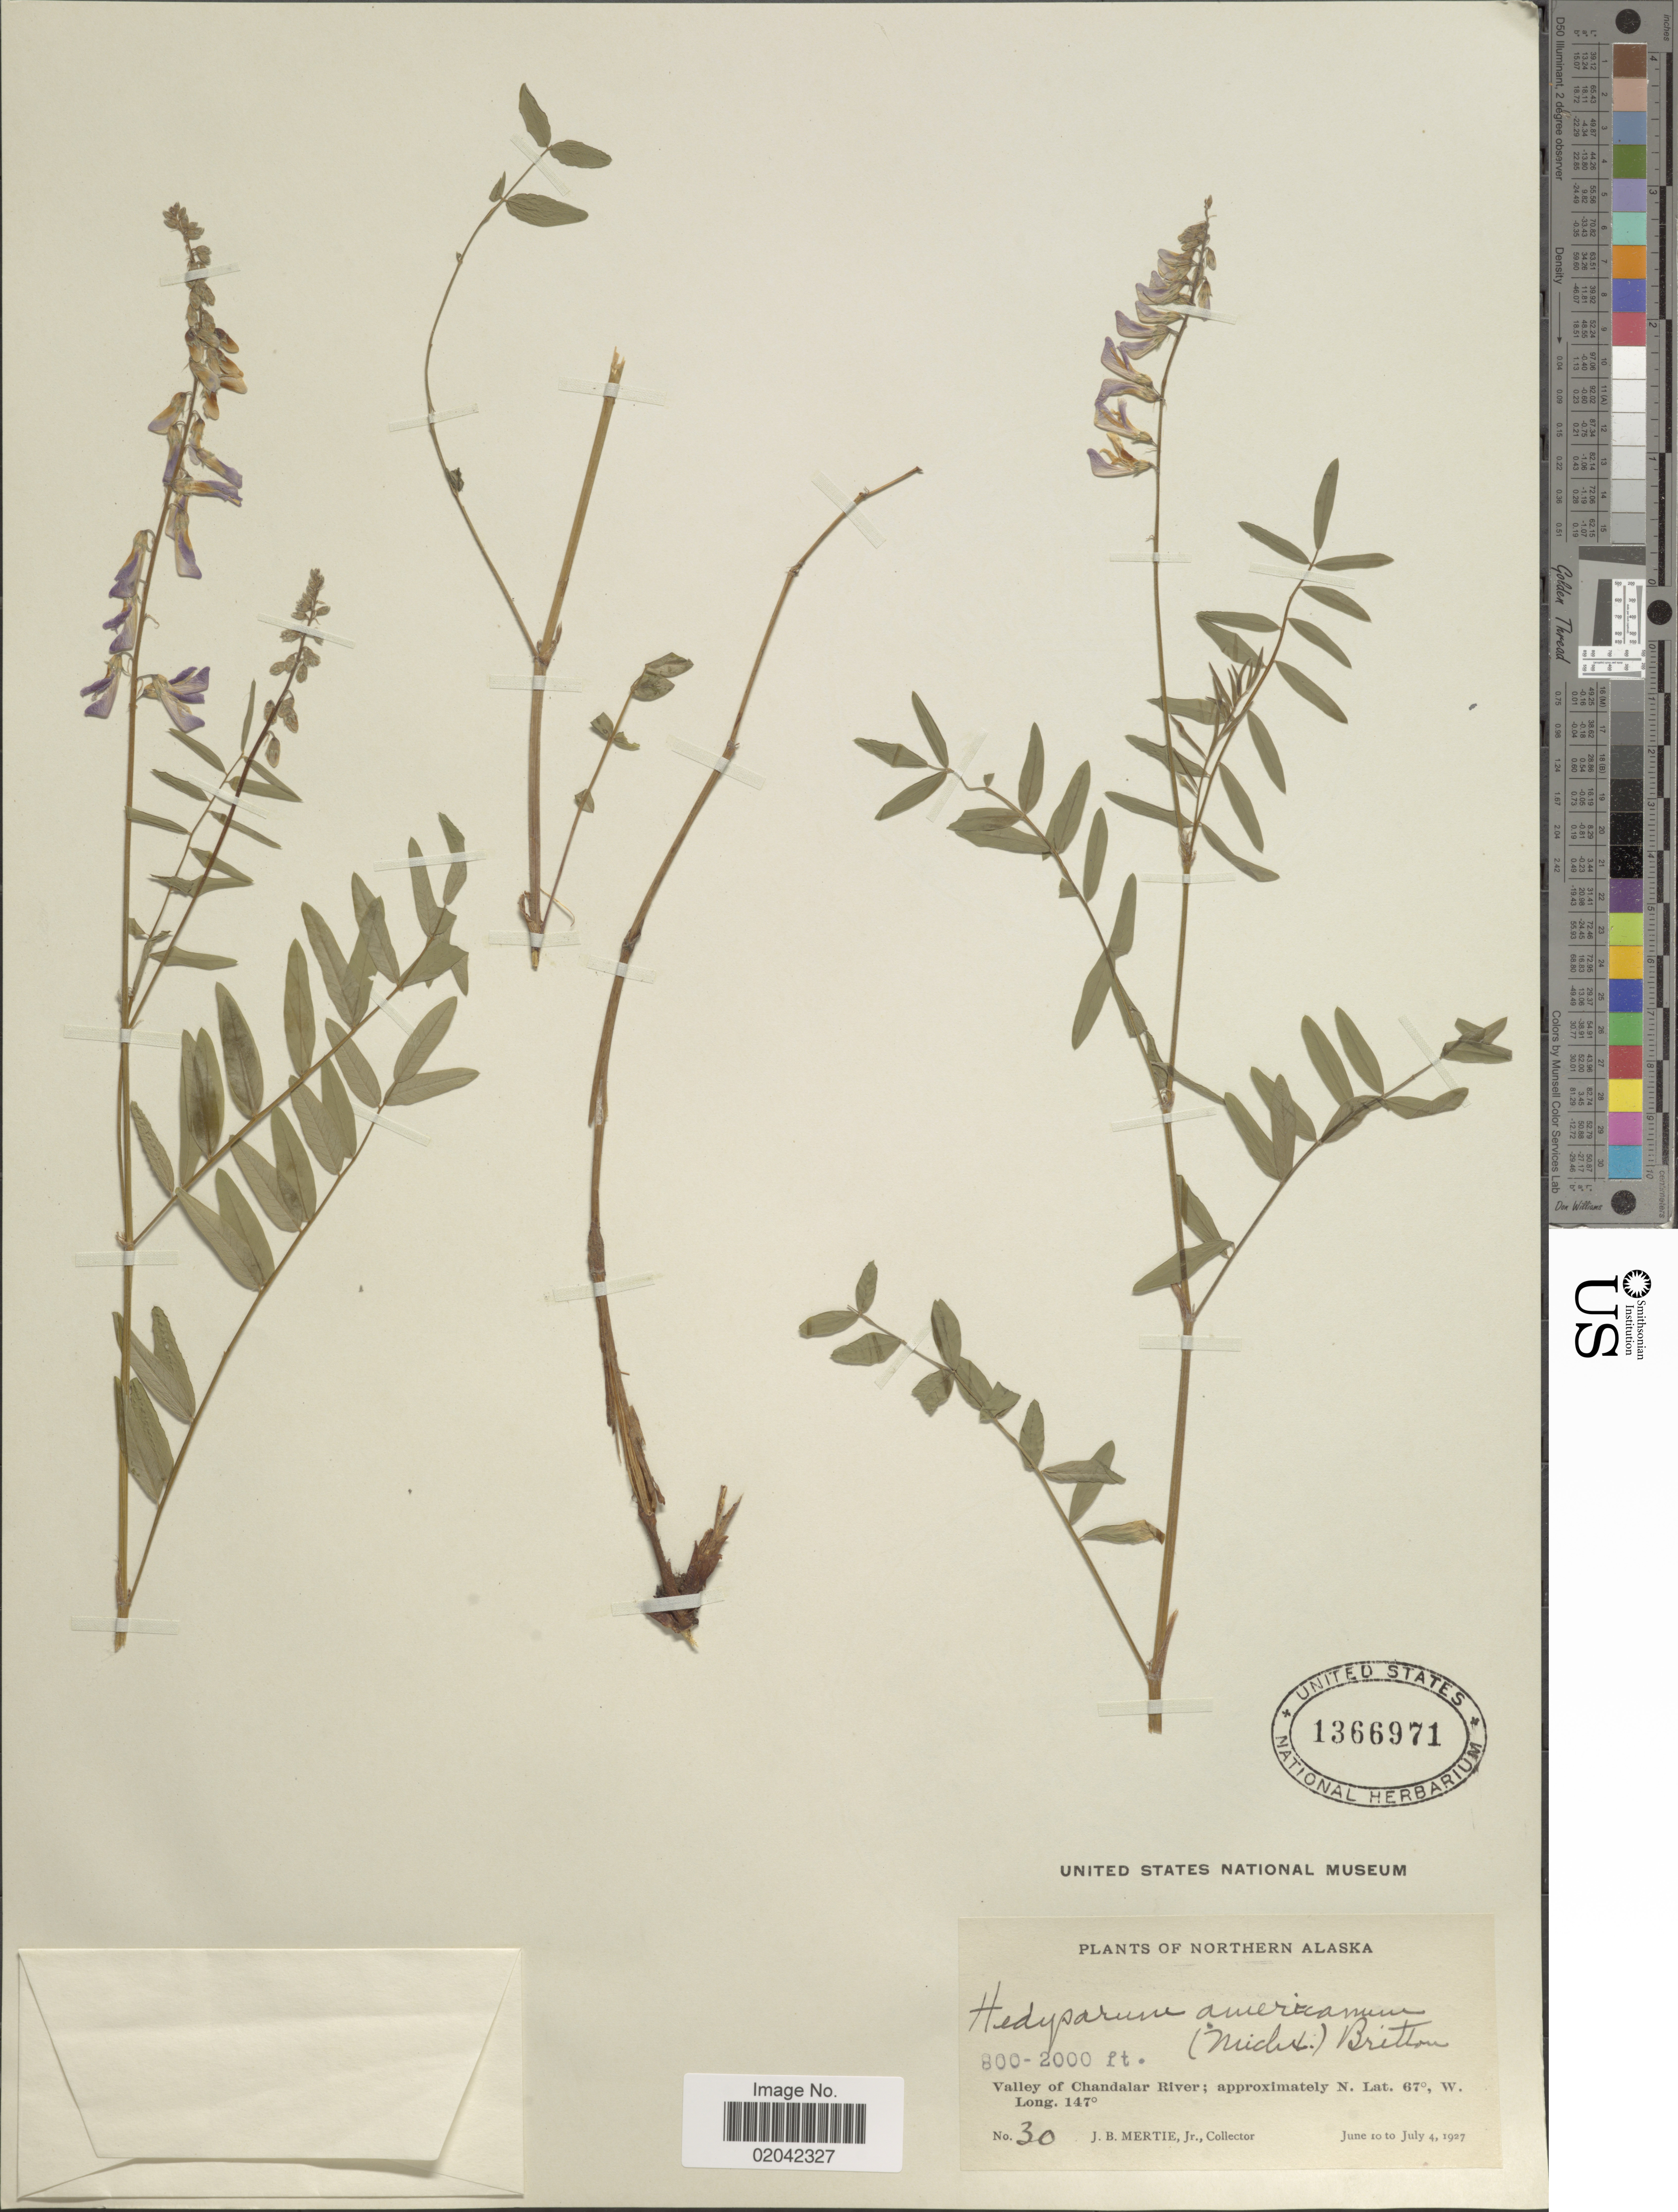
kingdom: Plantae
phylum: Tracheophyta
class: Magnoliopsida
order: Fabales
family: Fabaceae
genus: Hedysarum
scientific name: Hedysarum alpinum var. americanum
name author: Michx. ex Pursh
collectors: J. Mertie Jr.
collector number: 30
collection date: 1927-06-10/1927-07-04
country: United States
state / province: Alaska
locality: Northern Alaska, Valley of Chandalar River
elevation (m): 244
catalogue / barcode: US 1366971